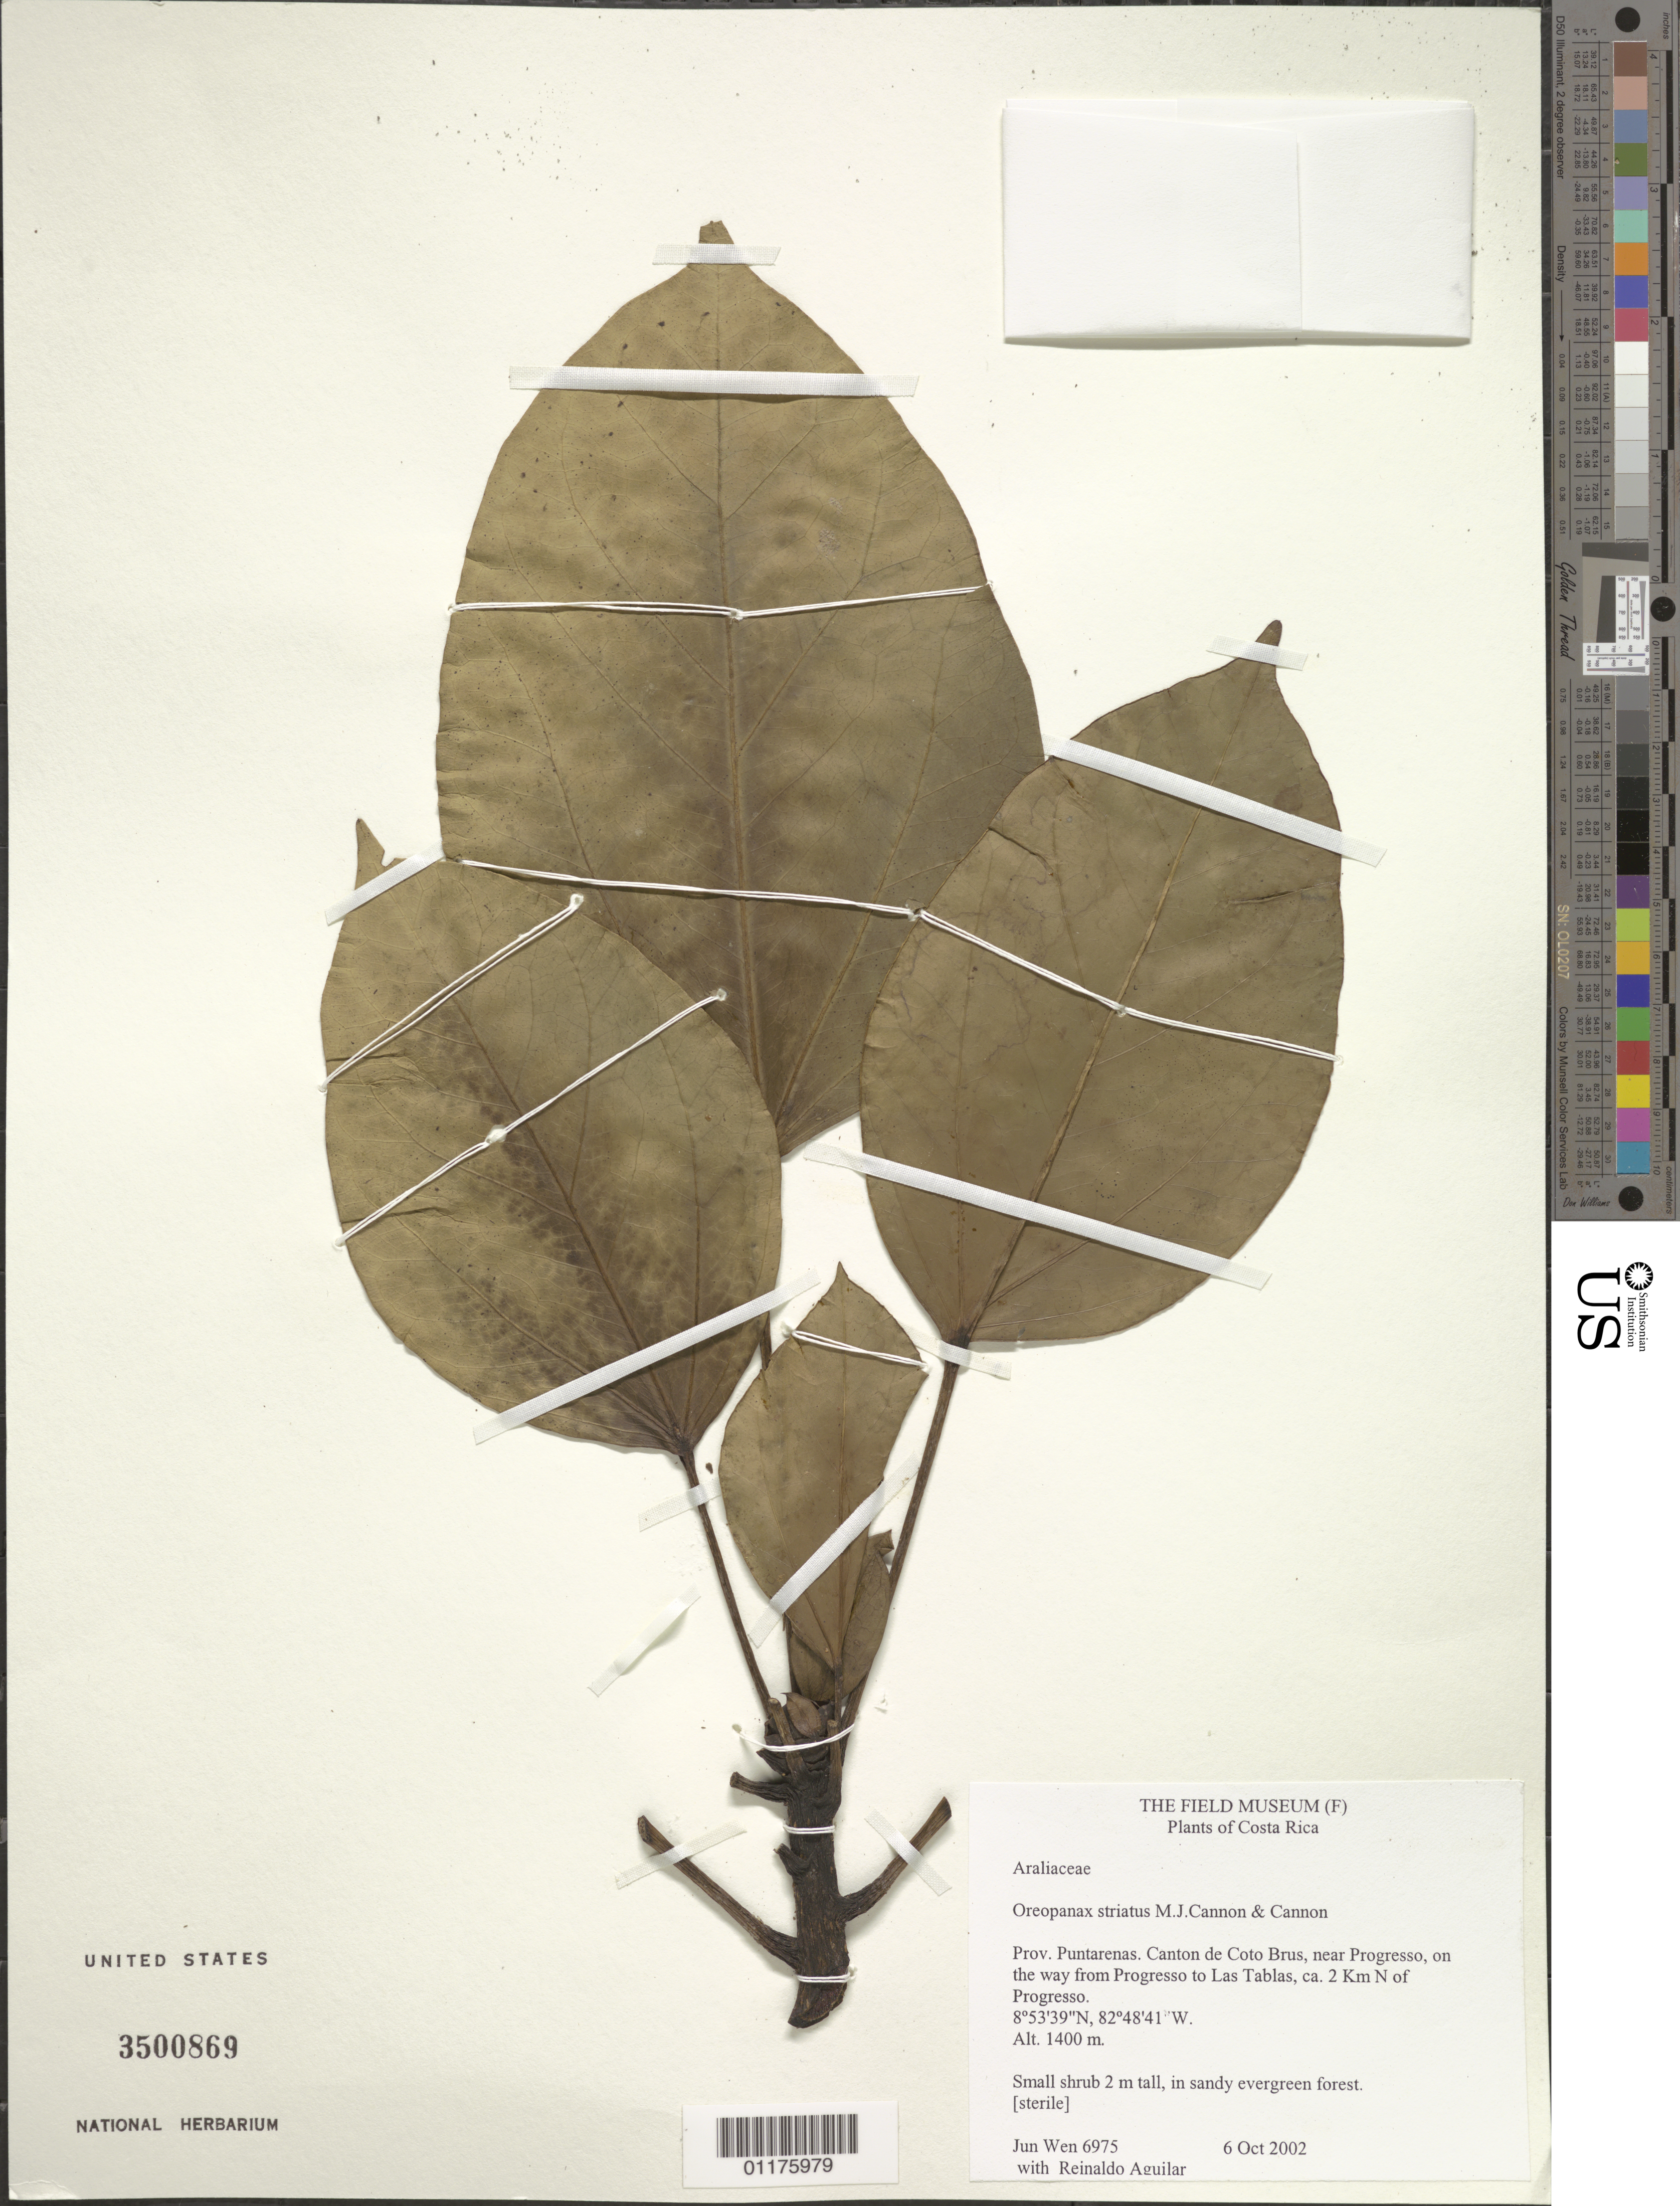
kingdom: Plantae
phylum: Tracheophyta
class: Magnoliopsida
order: Apiales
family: Araliaceae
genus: Oreopanax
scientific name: Oreopanax striatus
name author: (J. Cannon) M.J. Cannon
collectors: J. Wen & R. Aguilar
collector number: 6975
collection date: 2002-10-06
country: Costa Rica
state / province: Puntarenas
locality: Canton de Coto Brus, near Progresso, on the way from Progresso to Las Tablas, ca. 2 km N of Progresso.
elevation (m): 1500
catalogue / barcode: US 3500869